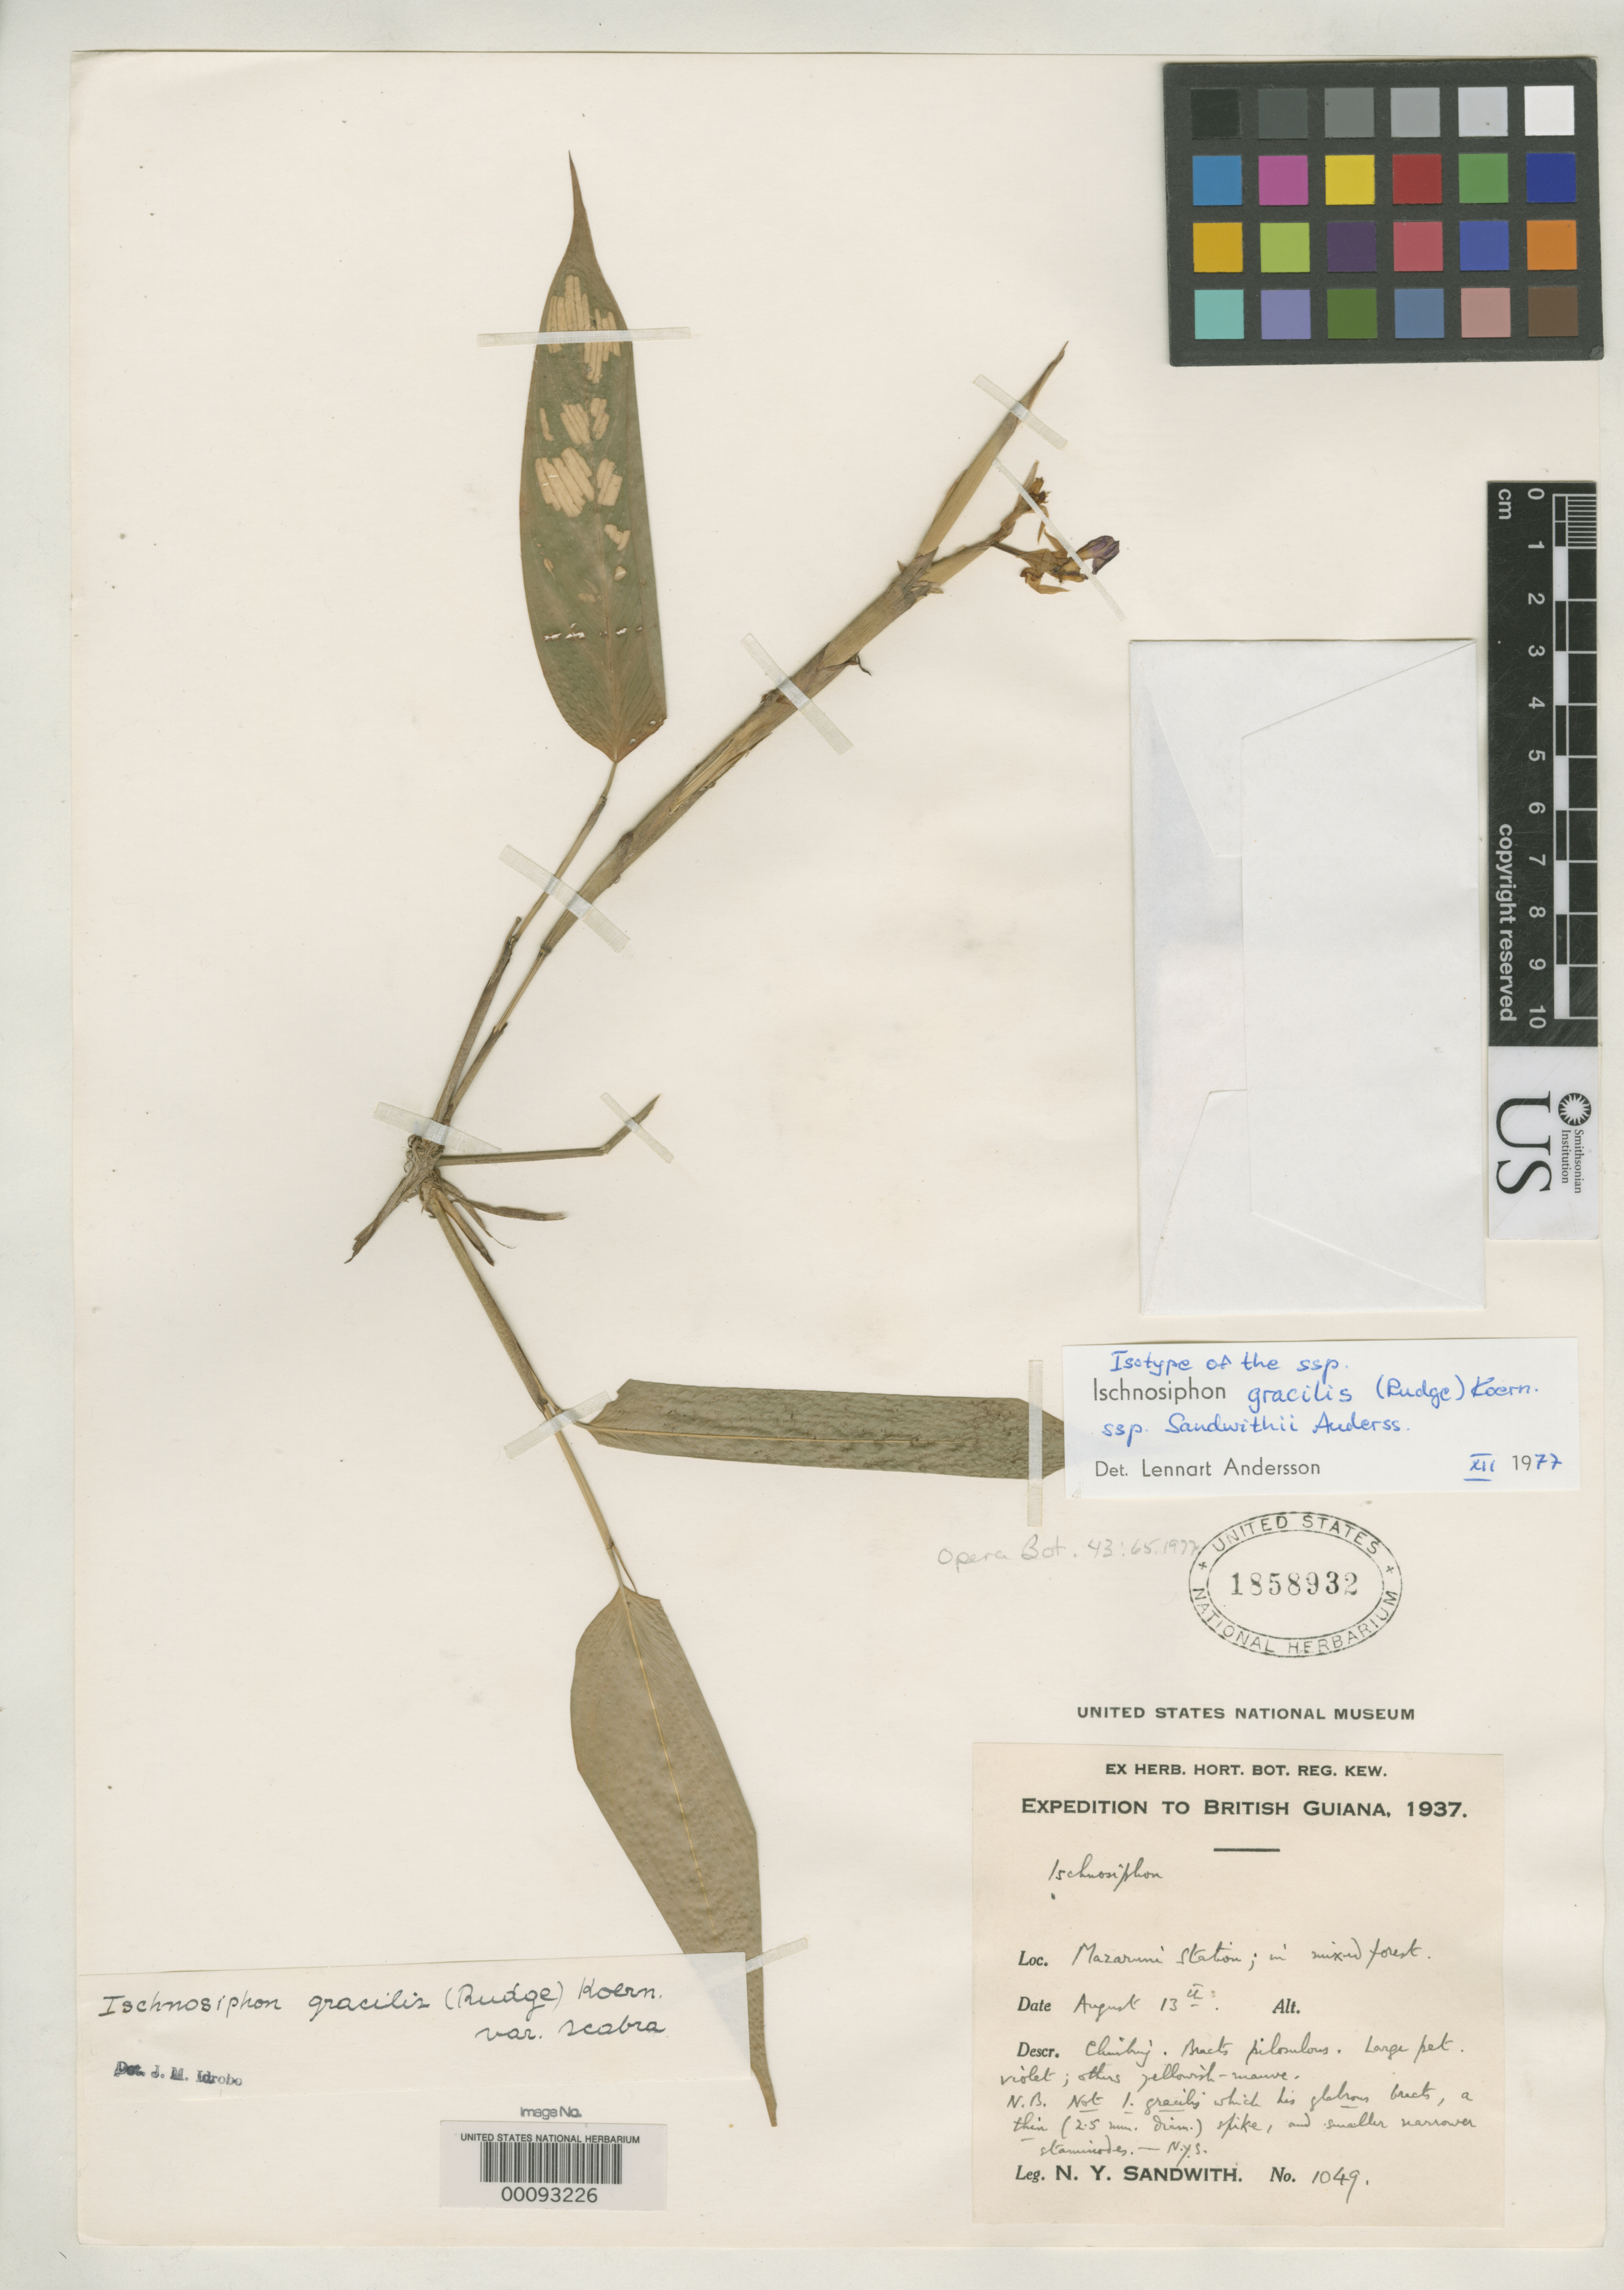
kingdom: Plantae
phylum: Tracheophyta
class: Liliopsida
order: Zingiberales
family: Marantaceae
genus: Ischnosiphon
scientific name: Ischnosiphon gracilis subsp. sandwithii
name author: L. Andersson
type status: Isotype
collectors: N. Y. Sandwith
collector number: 1049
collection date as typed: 13 Aug 1937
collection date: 1937-08-13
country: Guyana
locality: Mazaruni Station.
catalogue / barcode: US 1858932